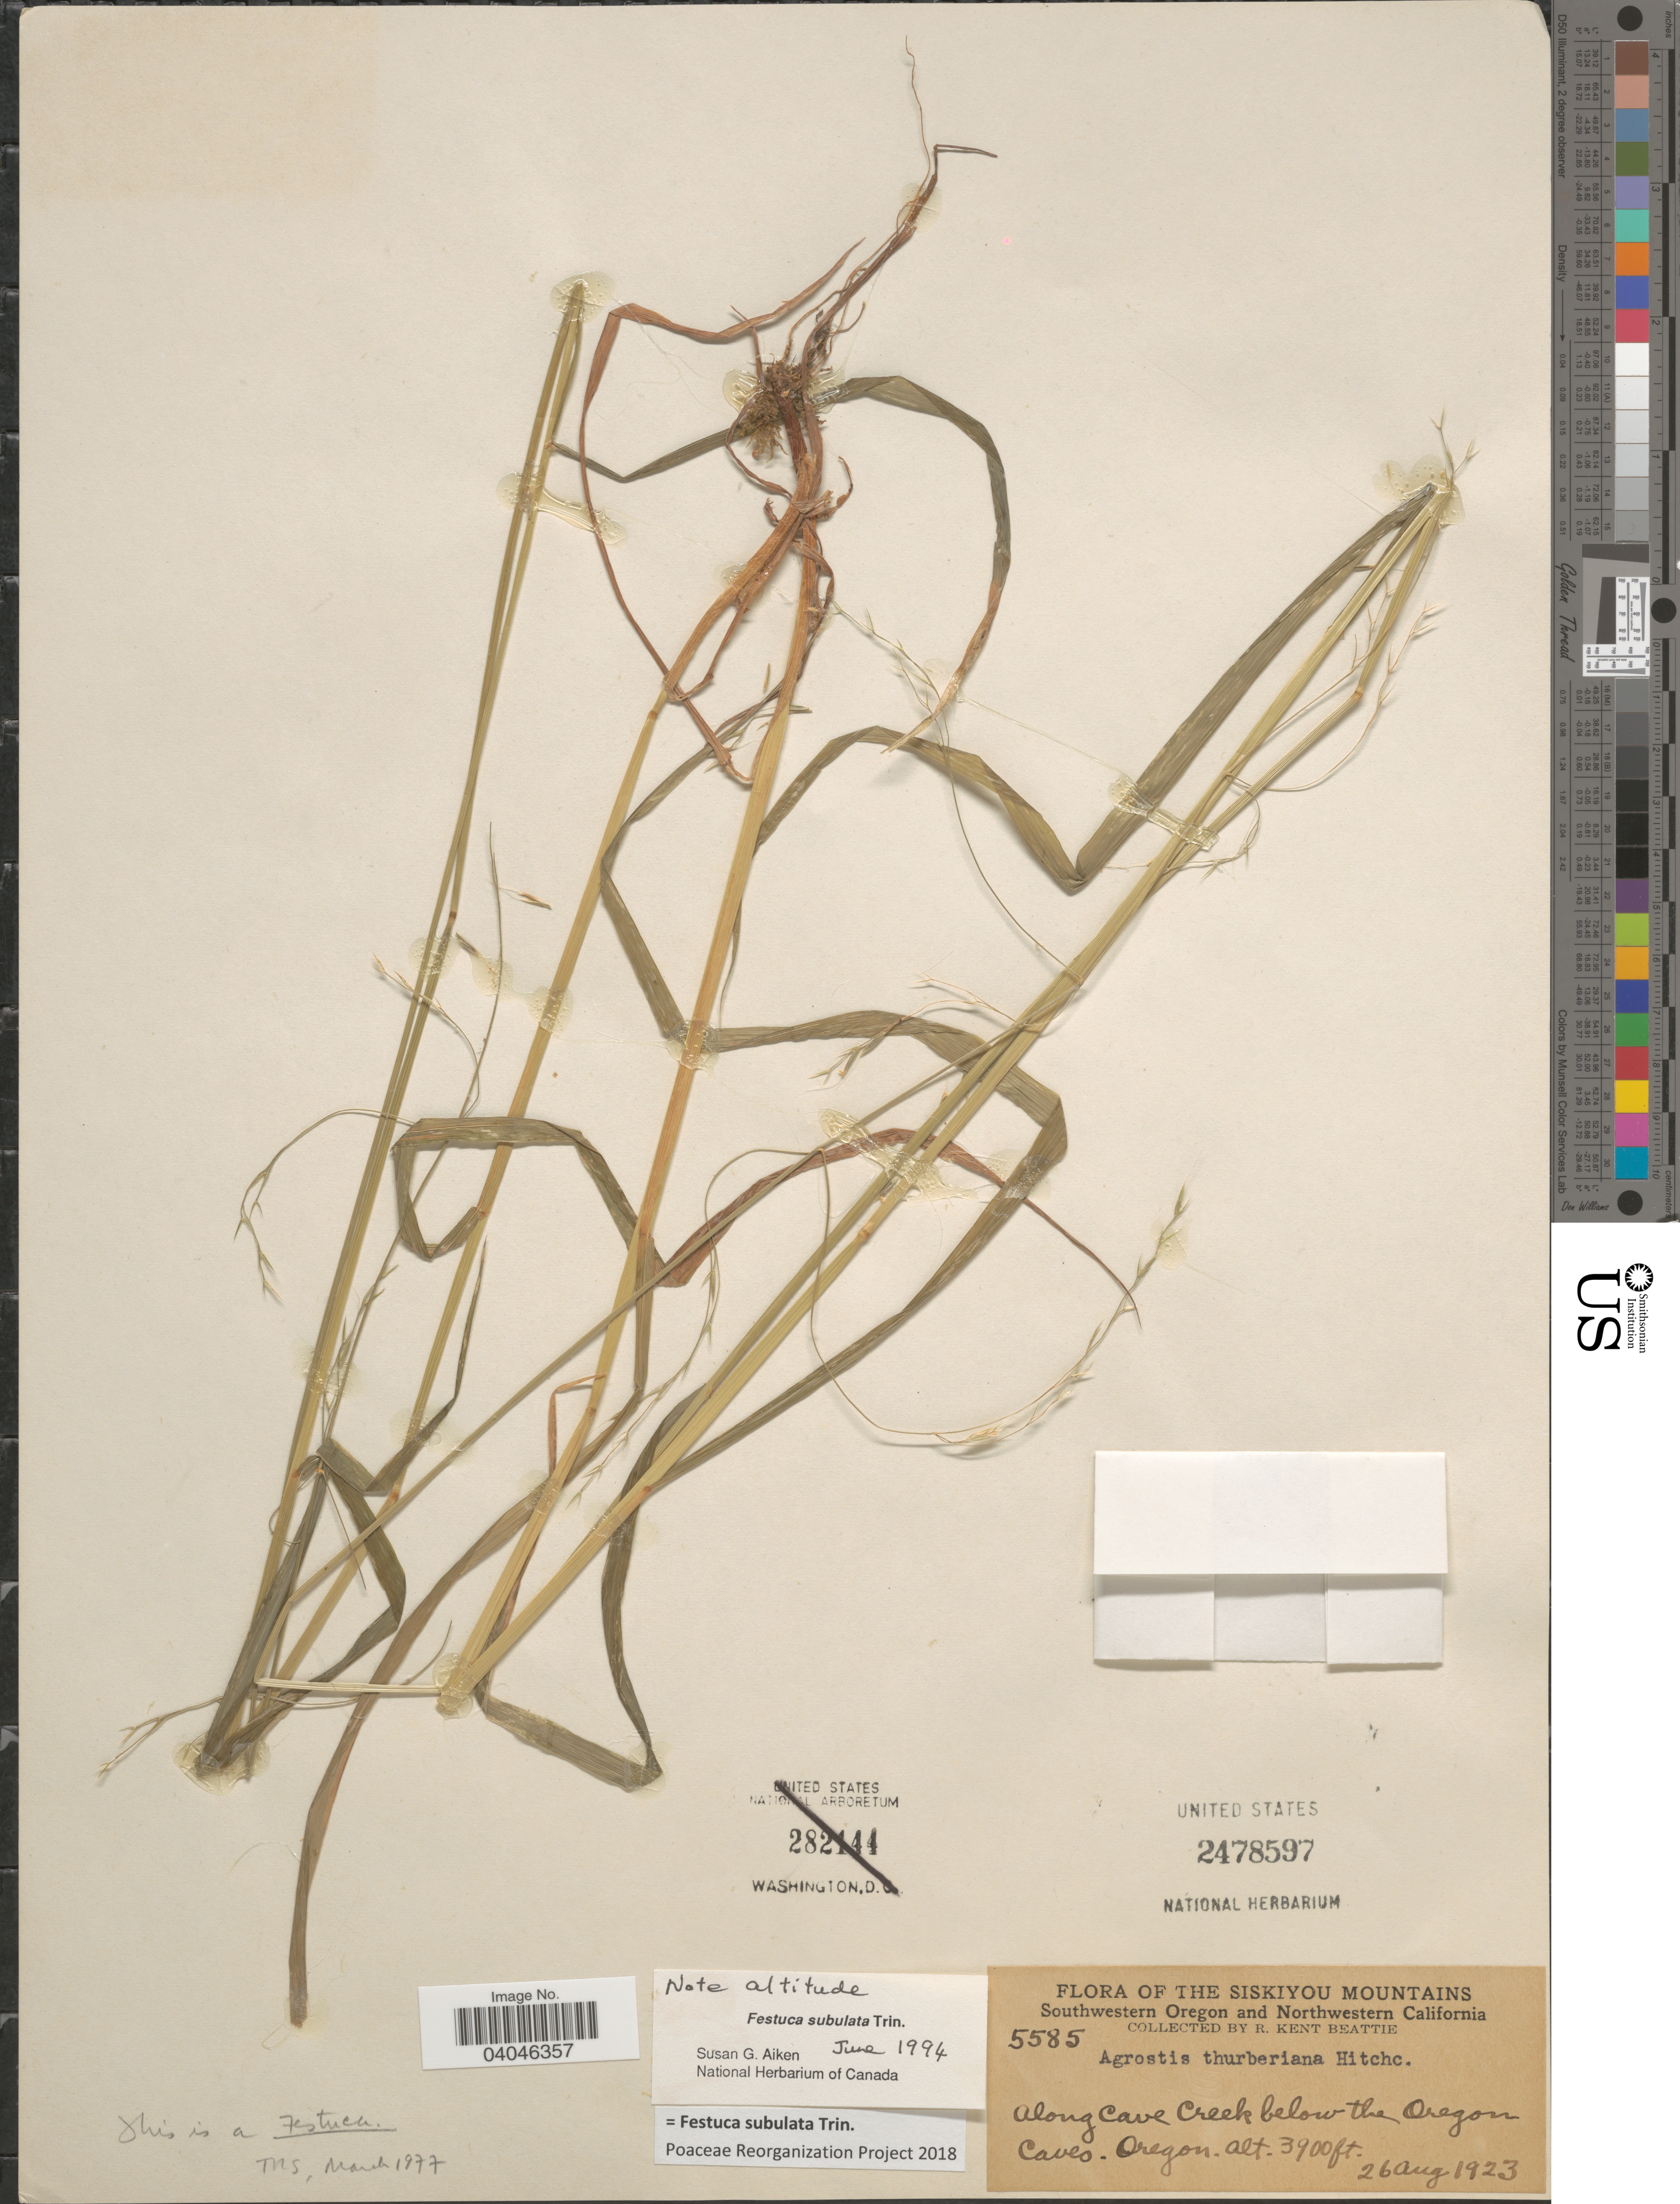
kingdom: Plantae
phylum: Tracheophyta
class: Liliopsida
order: Poales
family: Poaceae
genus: Festuca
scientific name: Festuca subulata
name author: Trin.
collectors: R. K. Beattie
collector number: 5585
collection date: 1923-08-26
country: United States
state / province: Oregon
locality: The Siskiyou Mountains. Southwestern Oregon. Along Cave creek below the Oregon Caves.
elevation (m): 1189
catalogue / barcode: US 2478597